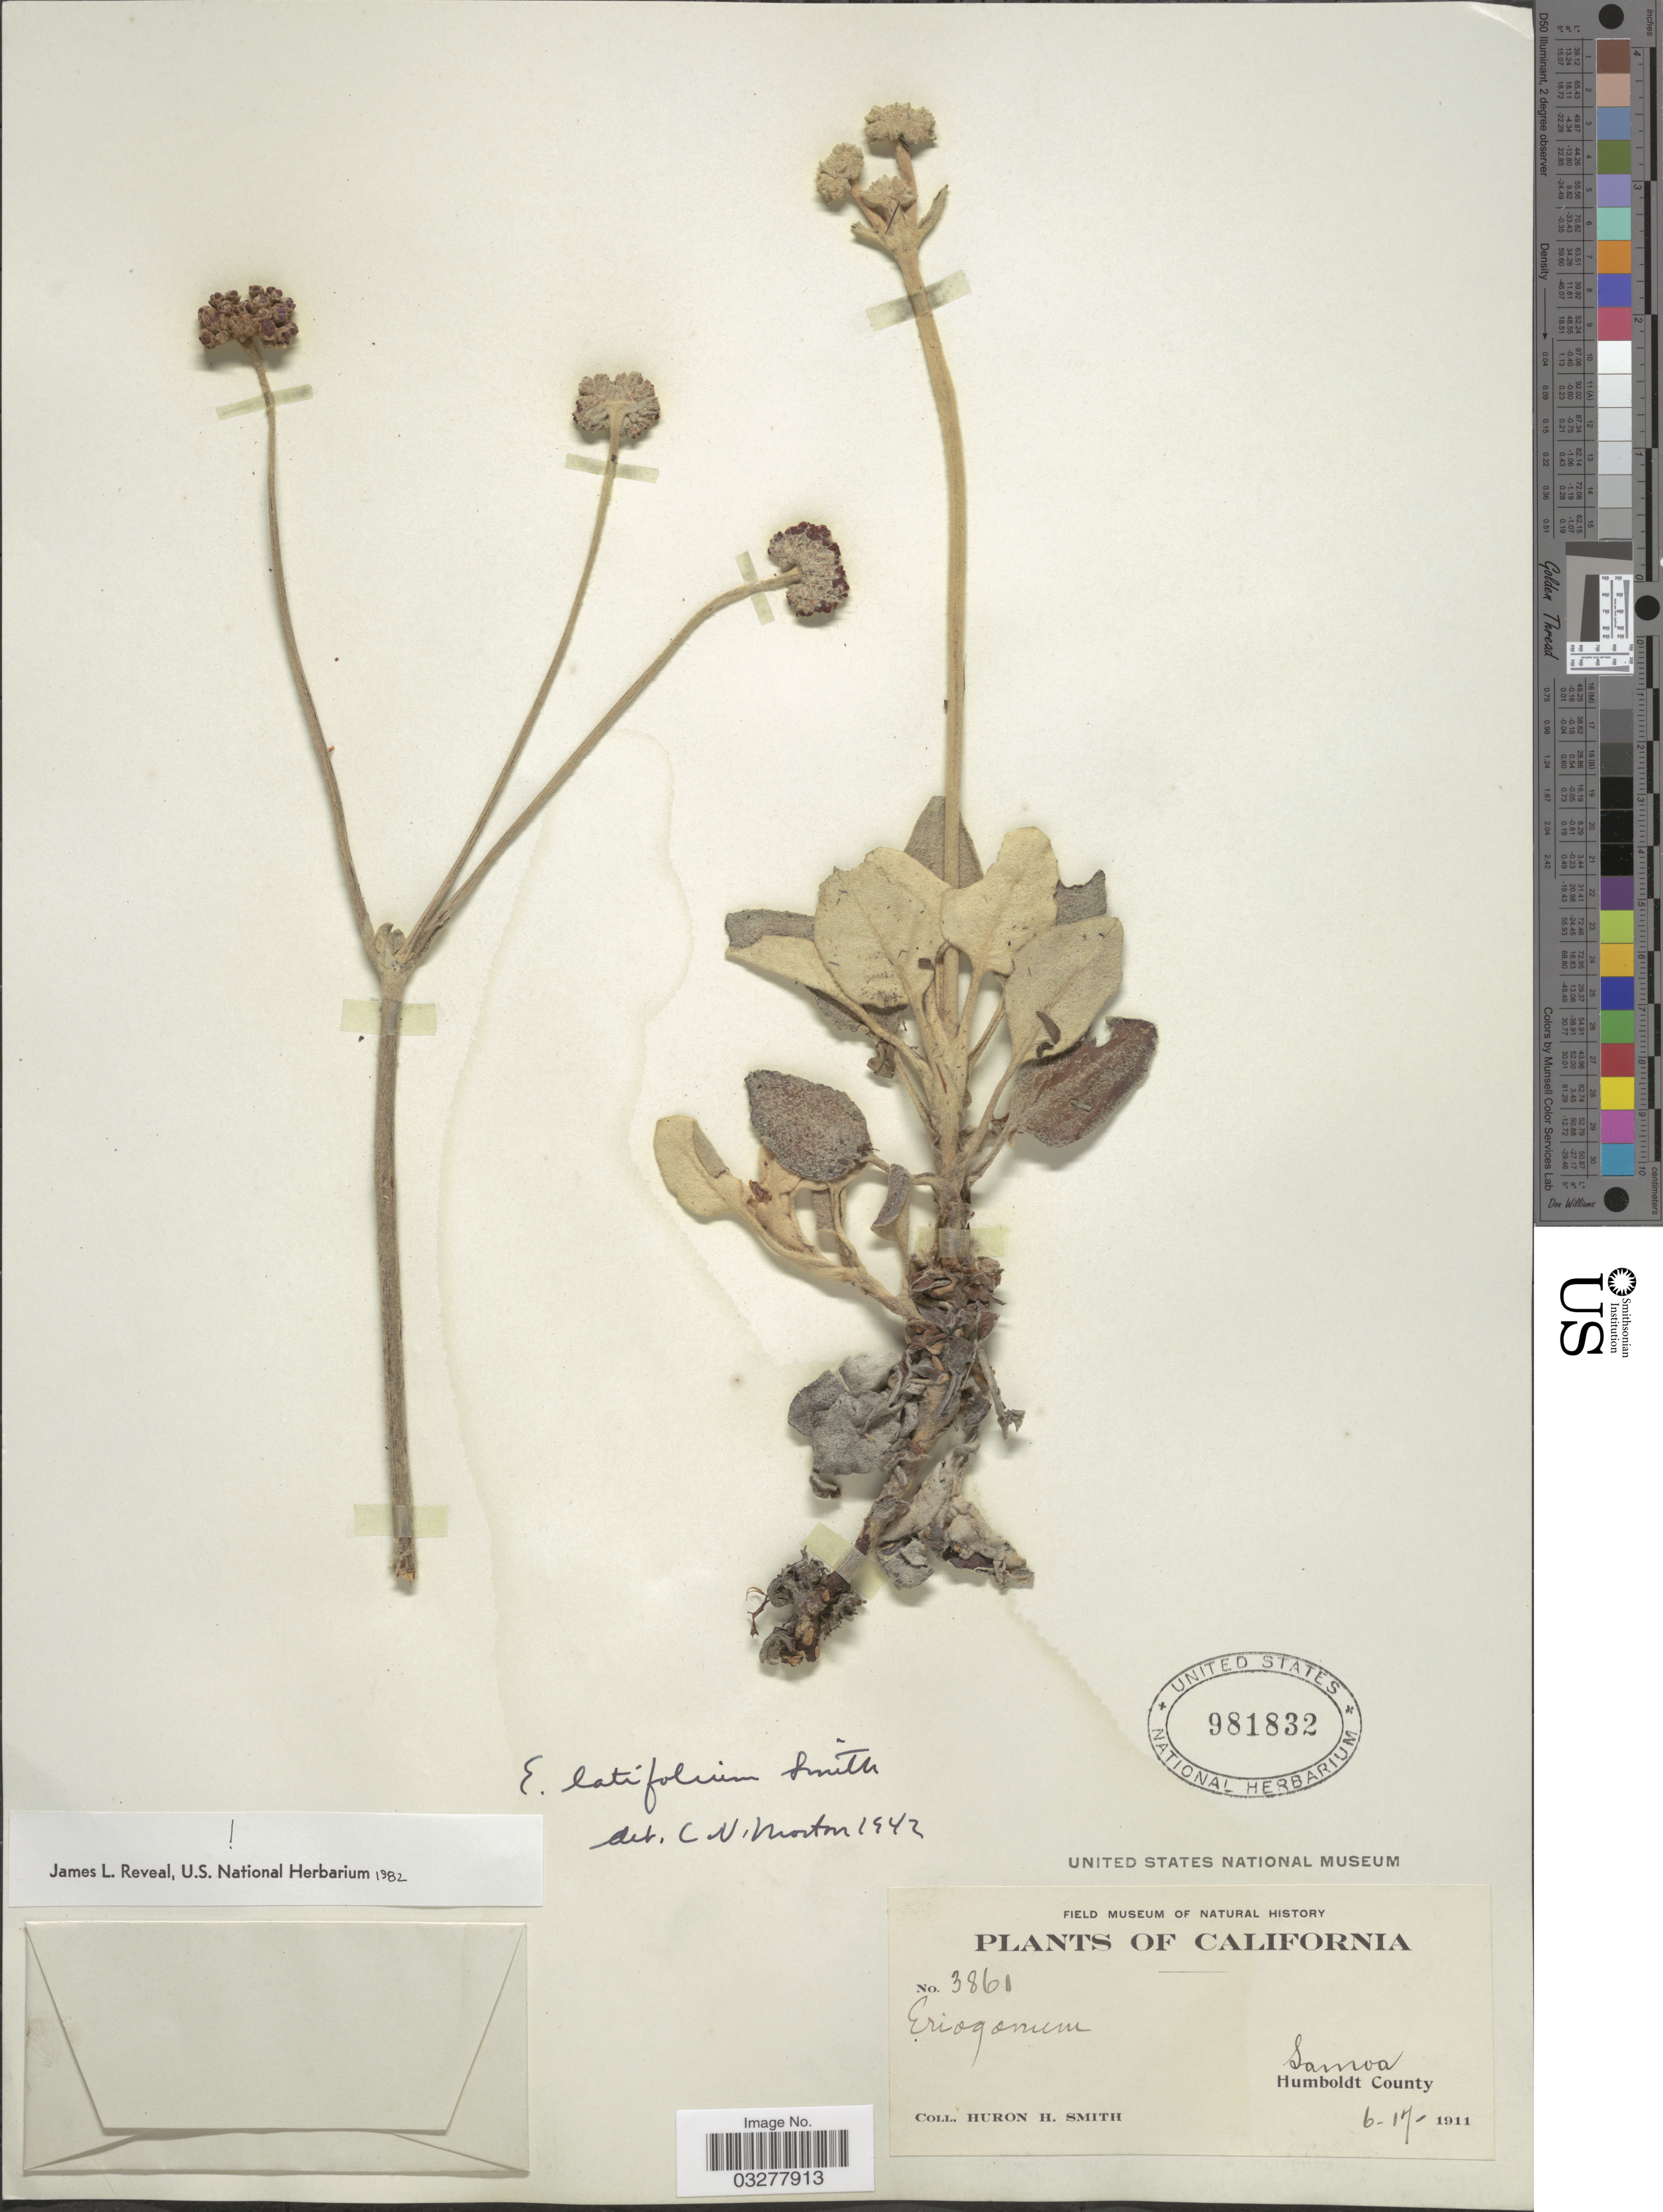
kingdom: Plantae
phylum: Tracheophyta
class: Magnoliopsida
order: Caryophyllales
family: Polygonaceae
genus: Eriogonum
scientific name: Eriogonum latifolium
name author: Sm.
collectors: Huron H. Smith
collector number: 3861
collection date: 1911-06-17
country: United States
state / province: California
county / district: Humboldt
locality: Samoa. Humboldt County.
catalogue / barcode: US 981832